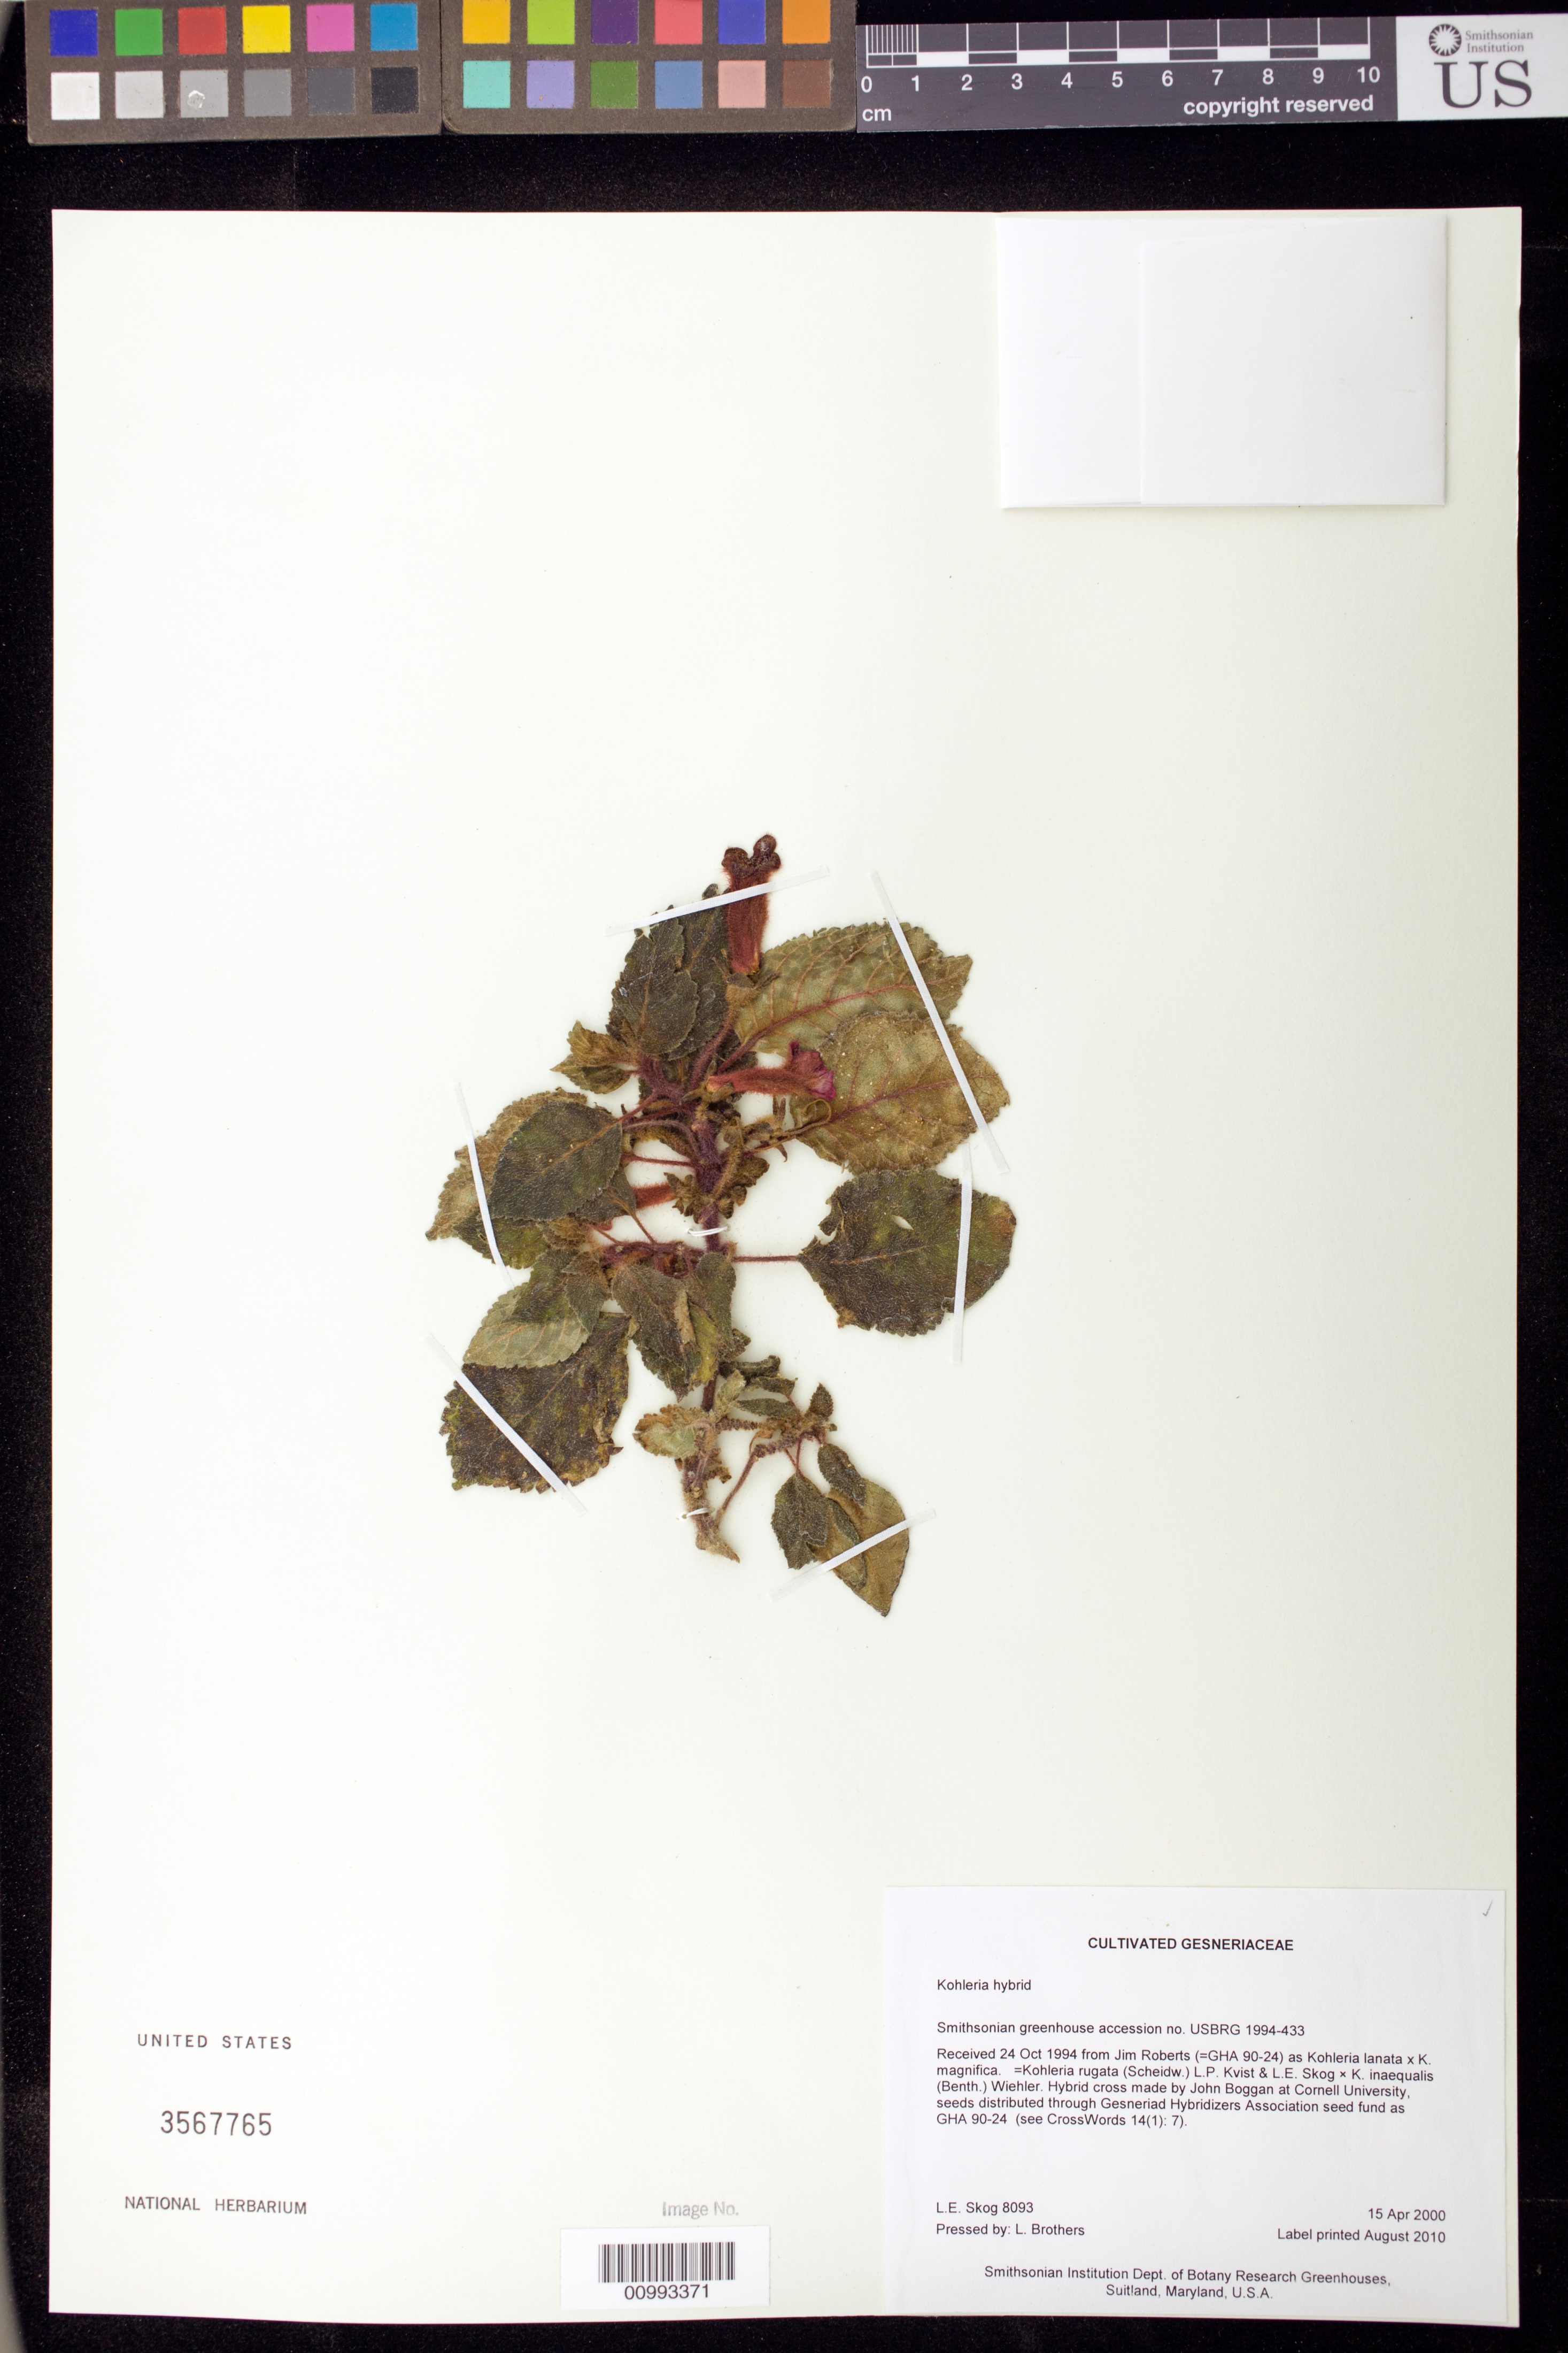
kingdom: Plantae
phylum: Tracheophyta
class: Magnoliopsida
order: Lamiales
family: Gesneriaceae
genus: Kohleria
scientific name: Kohleria hybrid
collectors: L. E. Skog & L. Brothers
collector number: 8093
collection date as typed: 15 Apr 2000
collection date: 2000-04-15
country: United States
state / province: Maryland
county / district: Prince George's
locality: Smithsonian Institution Dept. of Botany Research Greenhouses, Suitland, Maryland, U.S.A.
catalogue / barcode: US 3567765